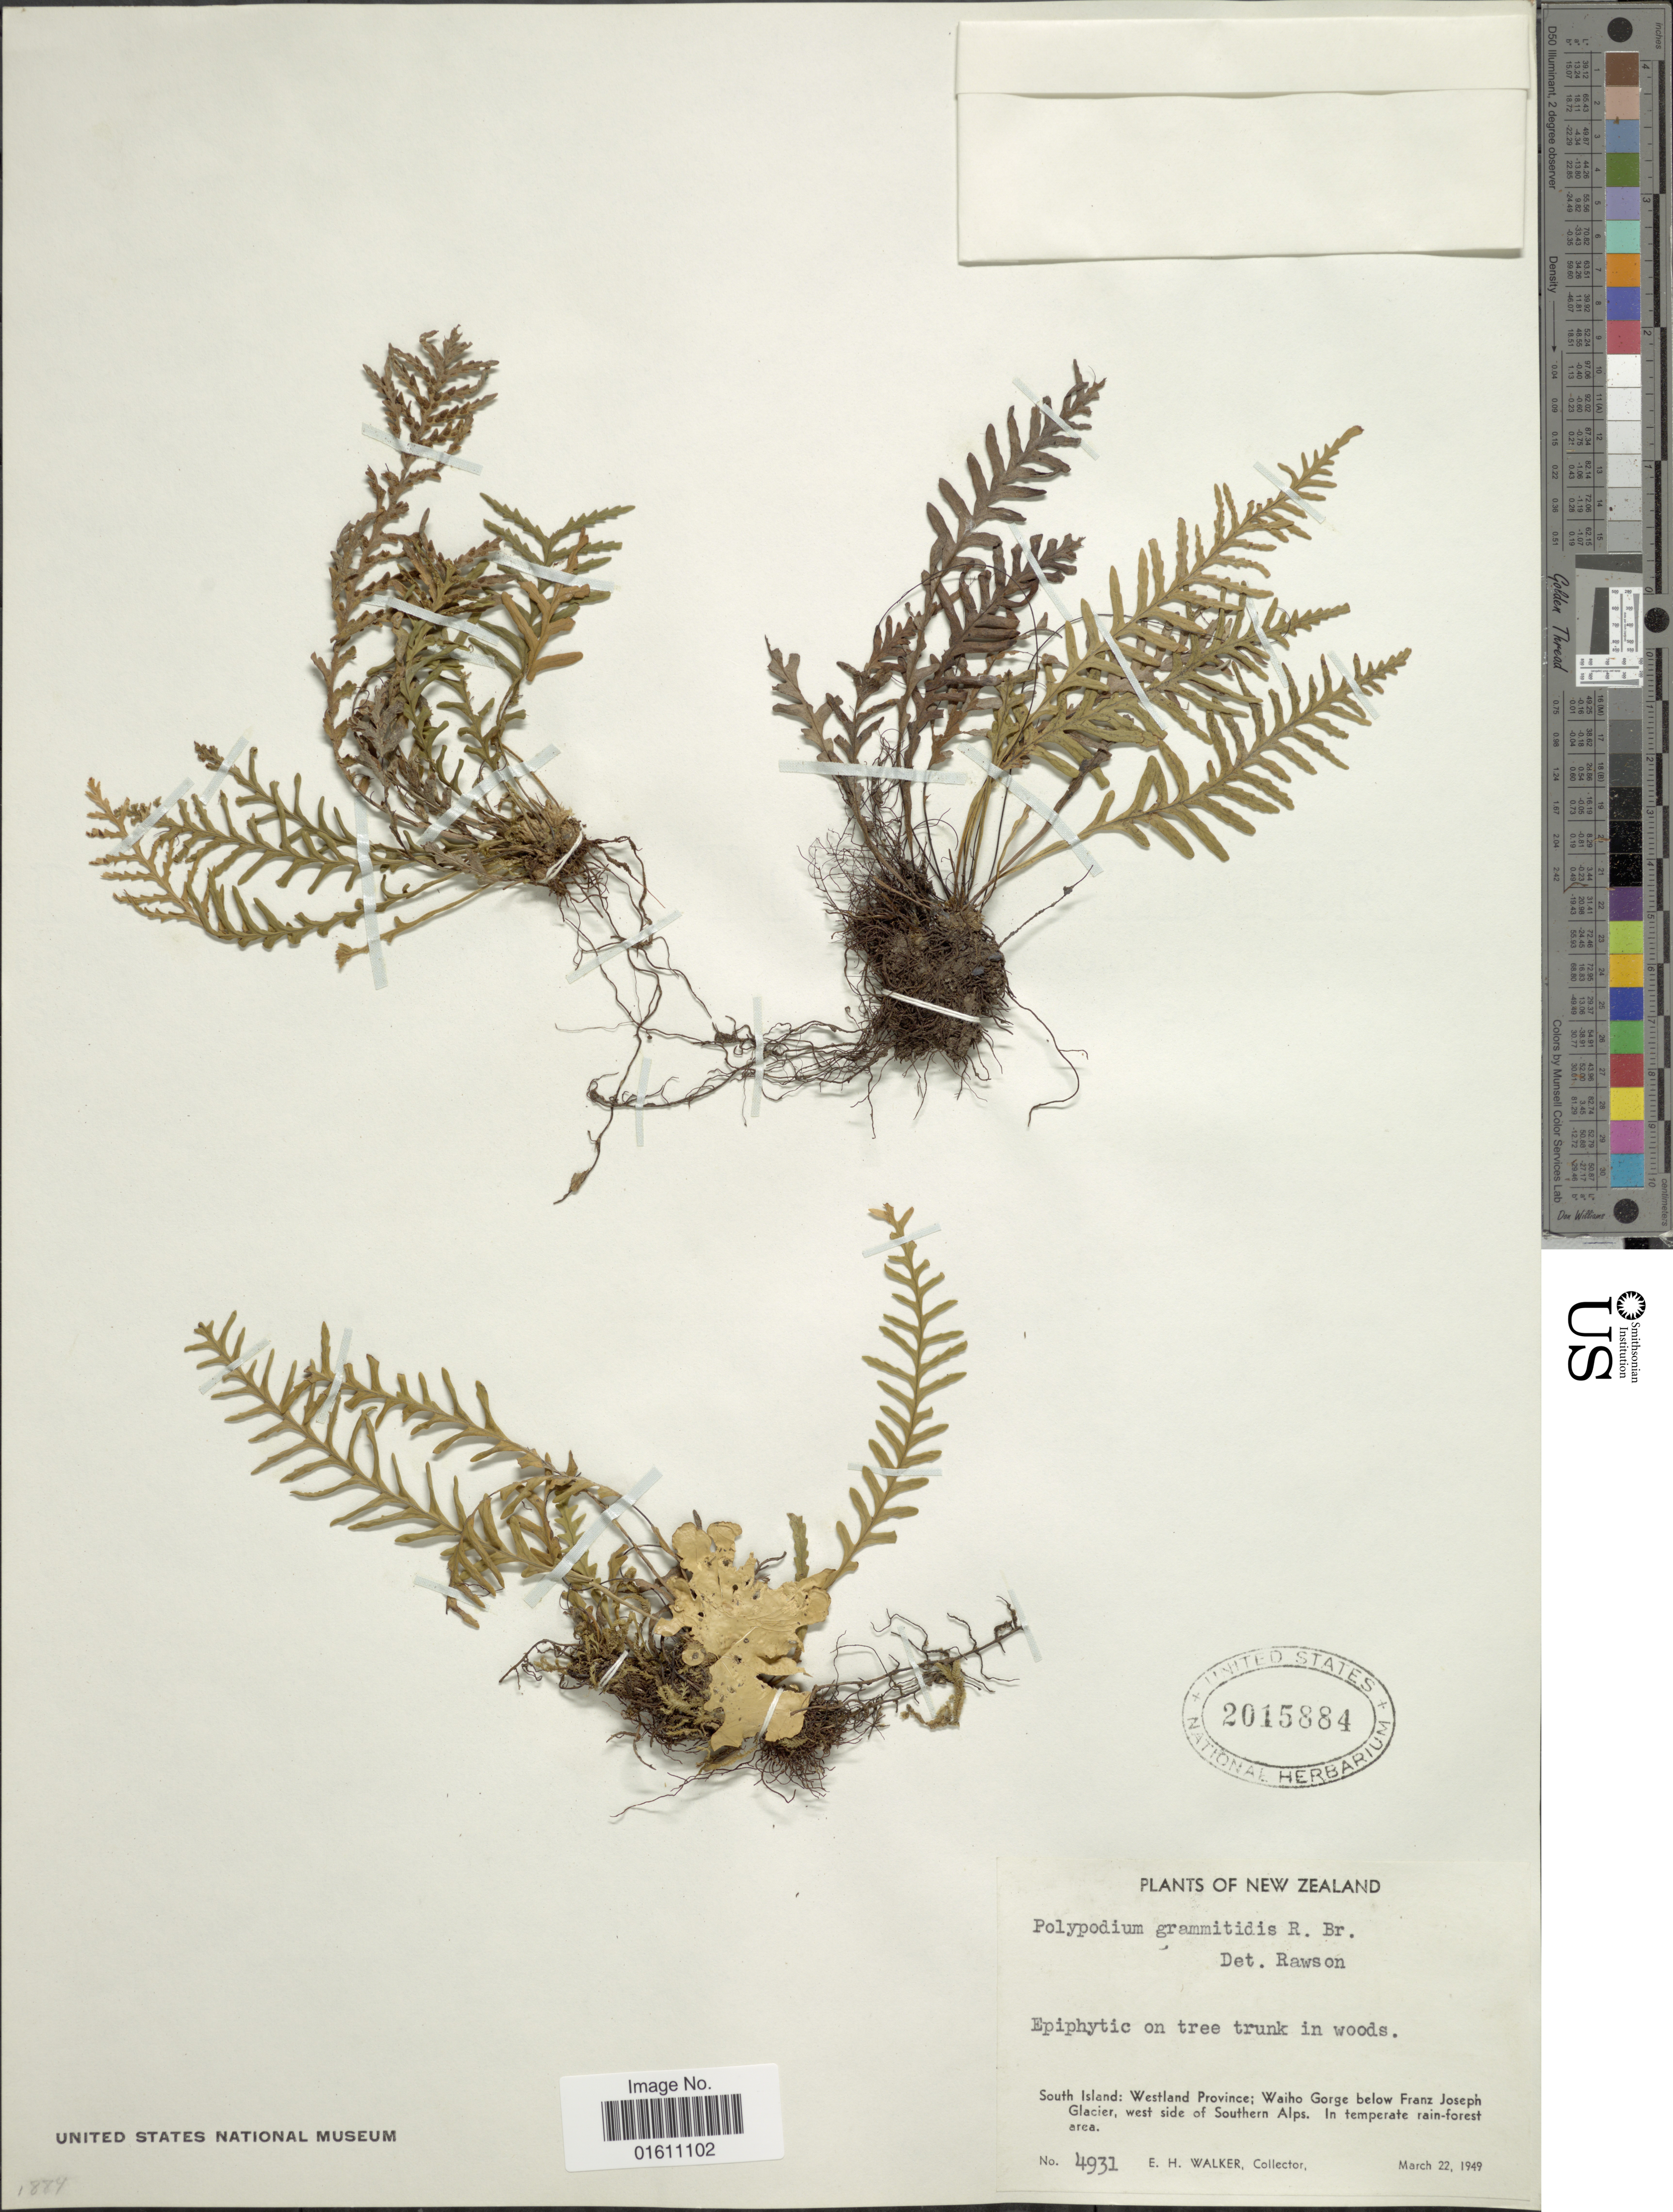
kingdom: Plantae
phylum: Tracheophyta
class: Polypodiopsida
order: Polypodiales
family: Polypodiaceae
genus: Notogrammitis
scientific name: Notogrammitis heterophylla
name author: (Labill.) Parris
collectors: E. H. Walker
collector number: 4931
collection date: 1949-03-22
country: New Zealand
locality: New Zealand, South Island: Westland Province: Waiho Gorge below Franz Joseph Glacier, west side of Southern Alps. In Temperate rain-forest area.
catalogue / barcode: US 2015884